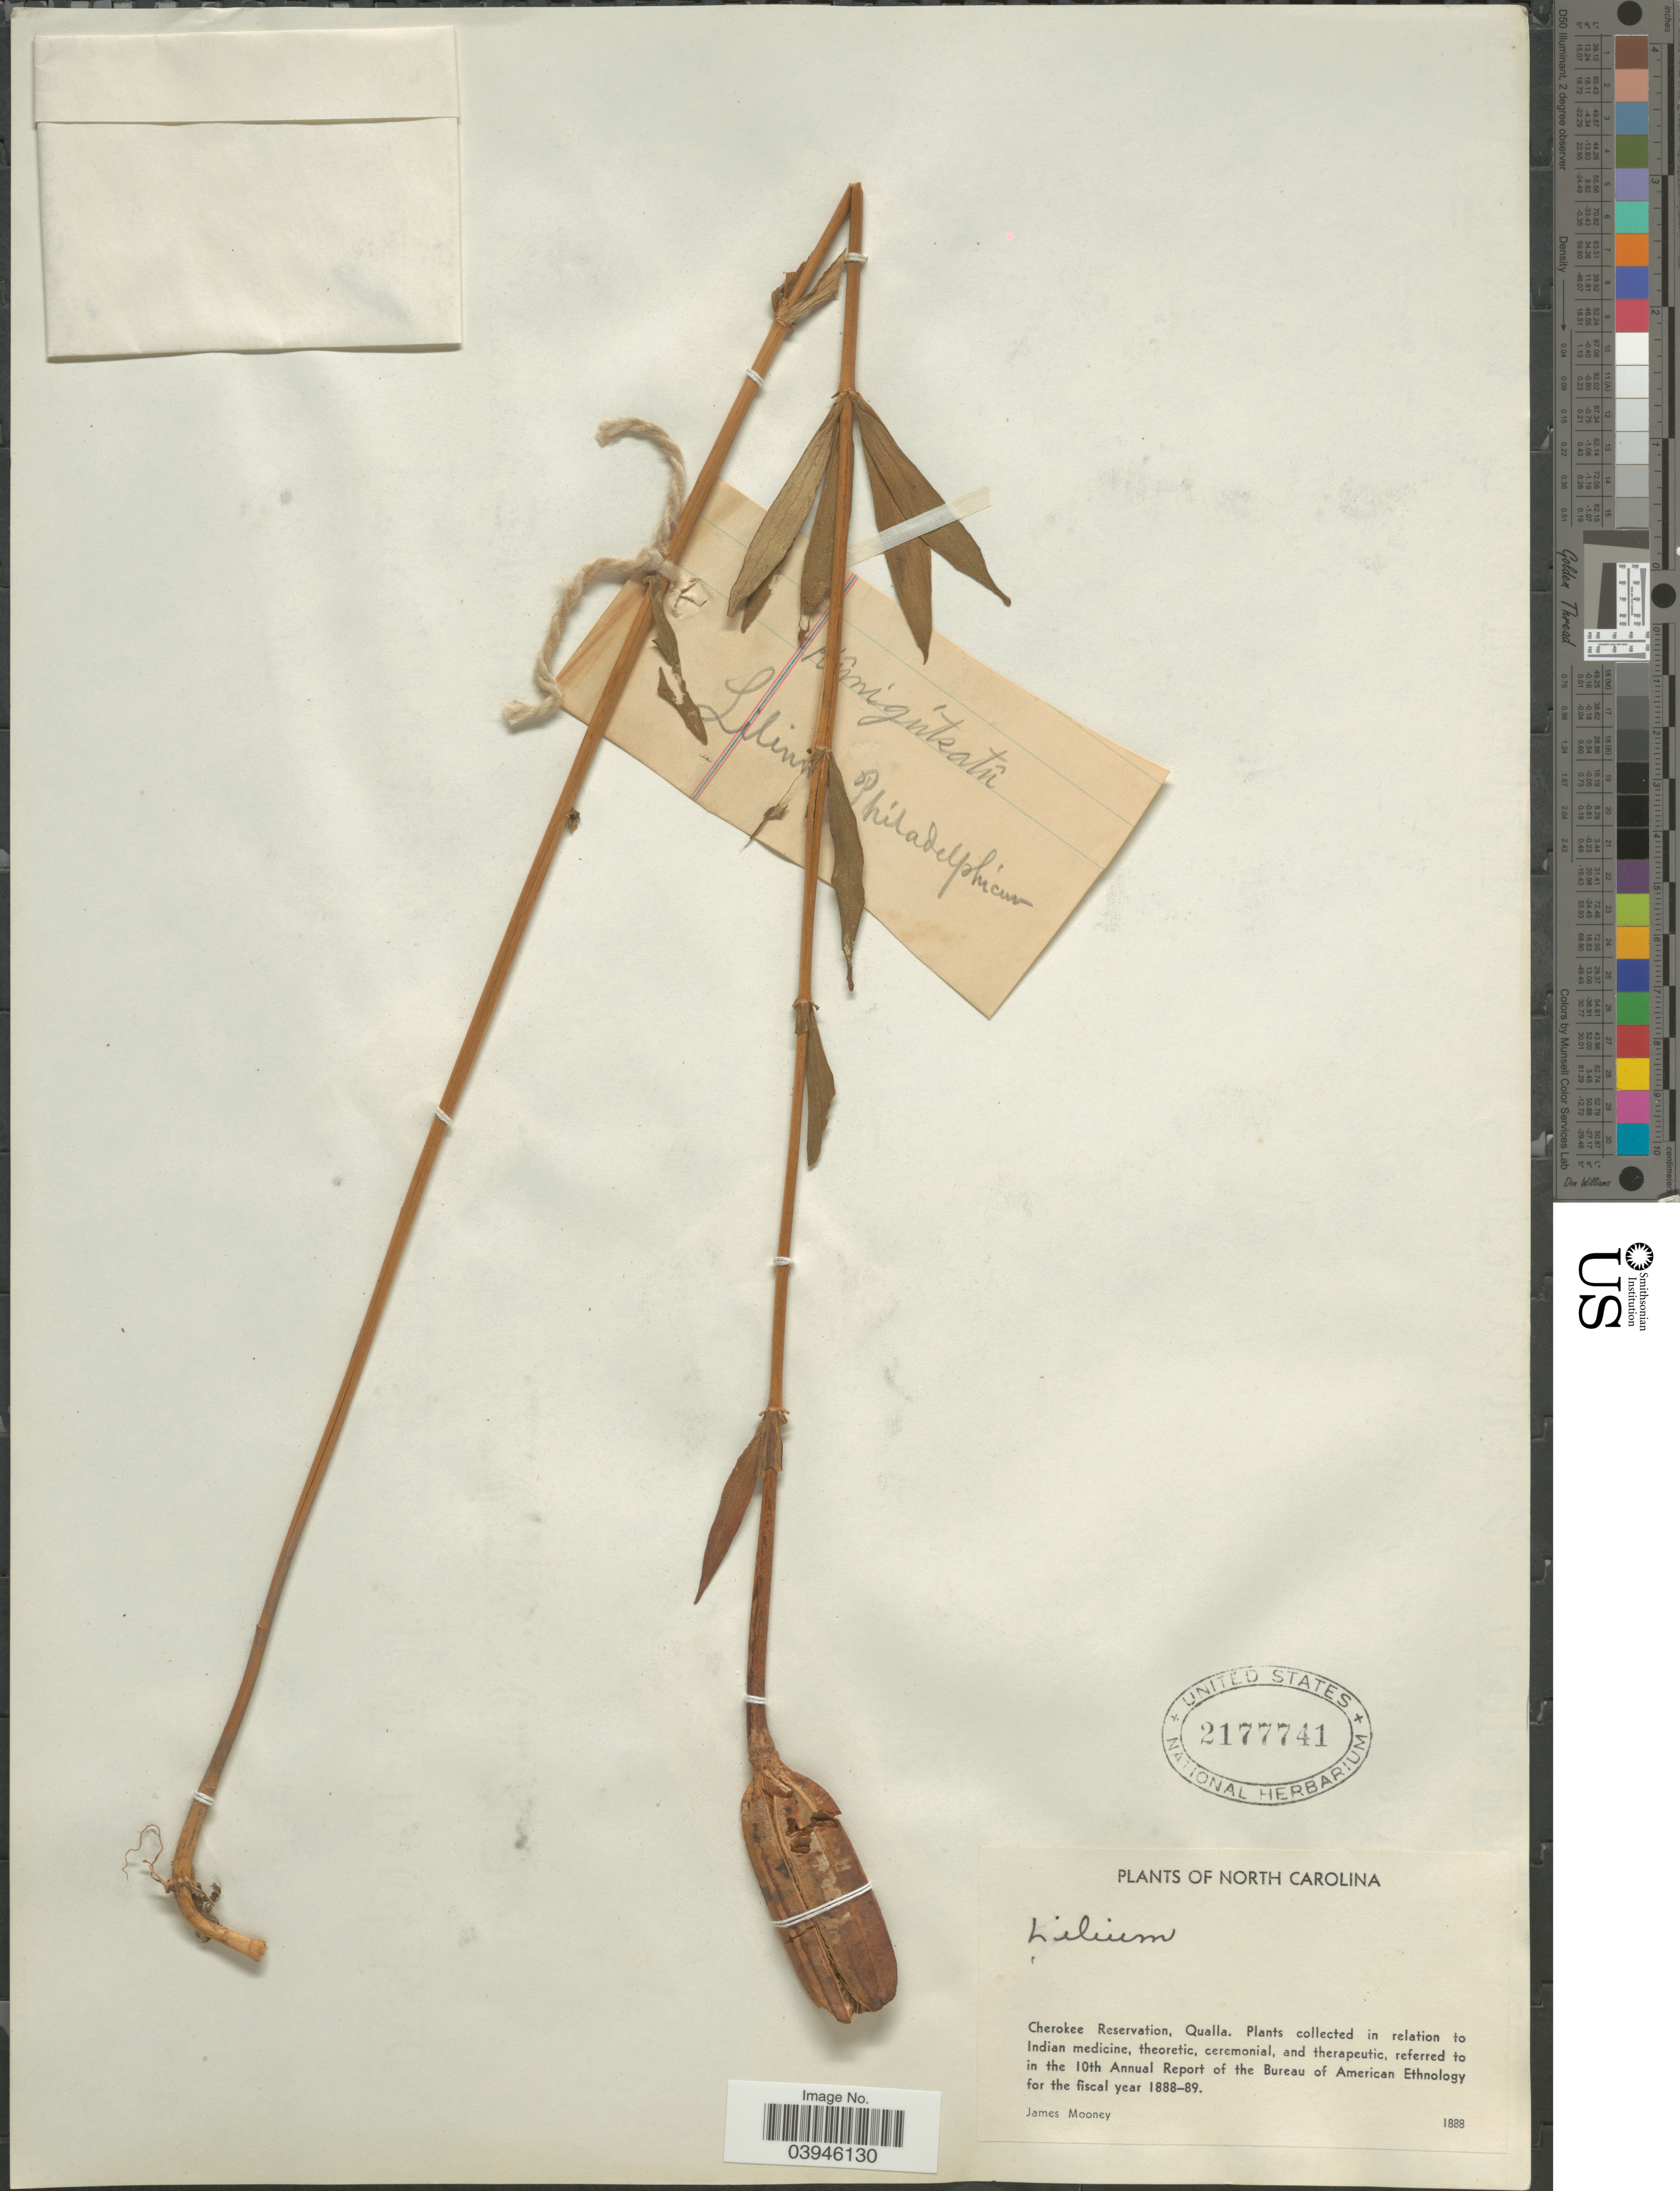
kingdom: Plantae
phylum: Tracheophyta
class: Liliopsida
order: Liliales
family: Liliaceae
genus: Lilium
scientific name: Lilium philadelphicum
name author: L.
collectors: J. Mooney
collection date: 1888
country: United States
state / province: North Carolina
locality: Cherokee Reservation, Qualla.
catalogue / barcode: US 2177741